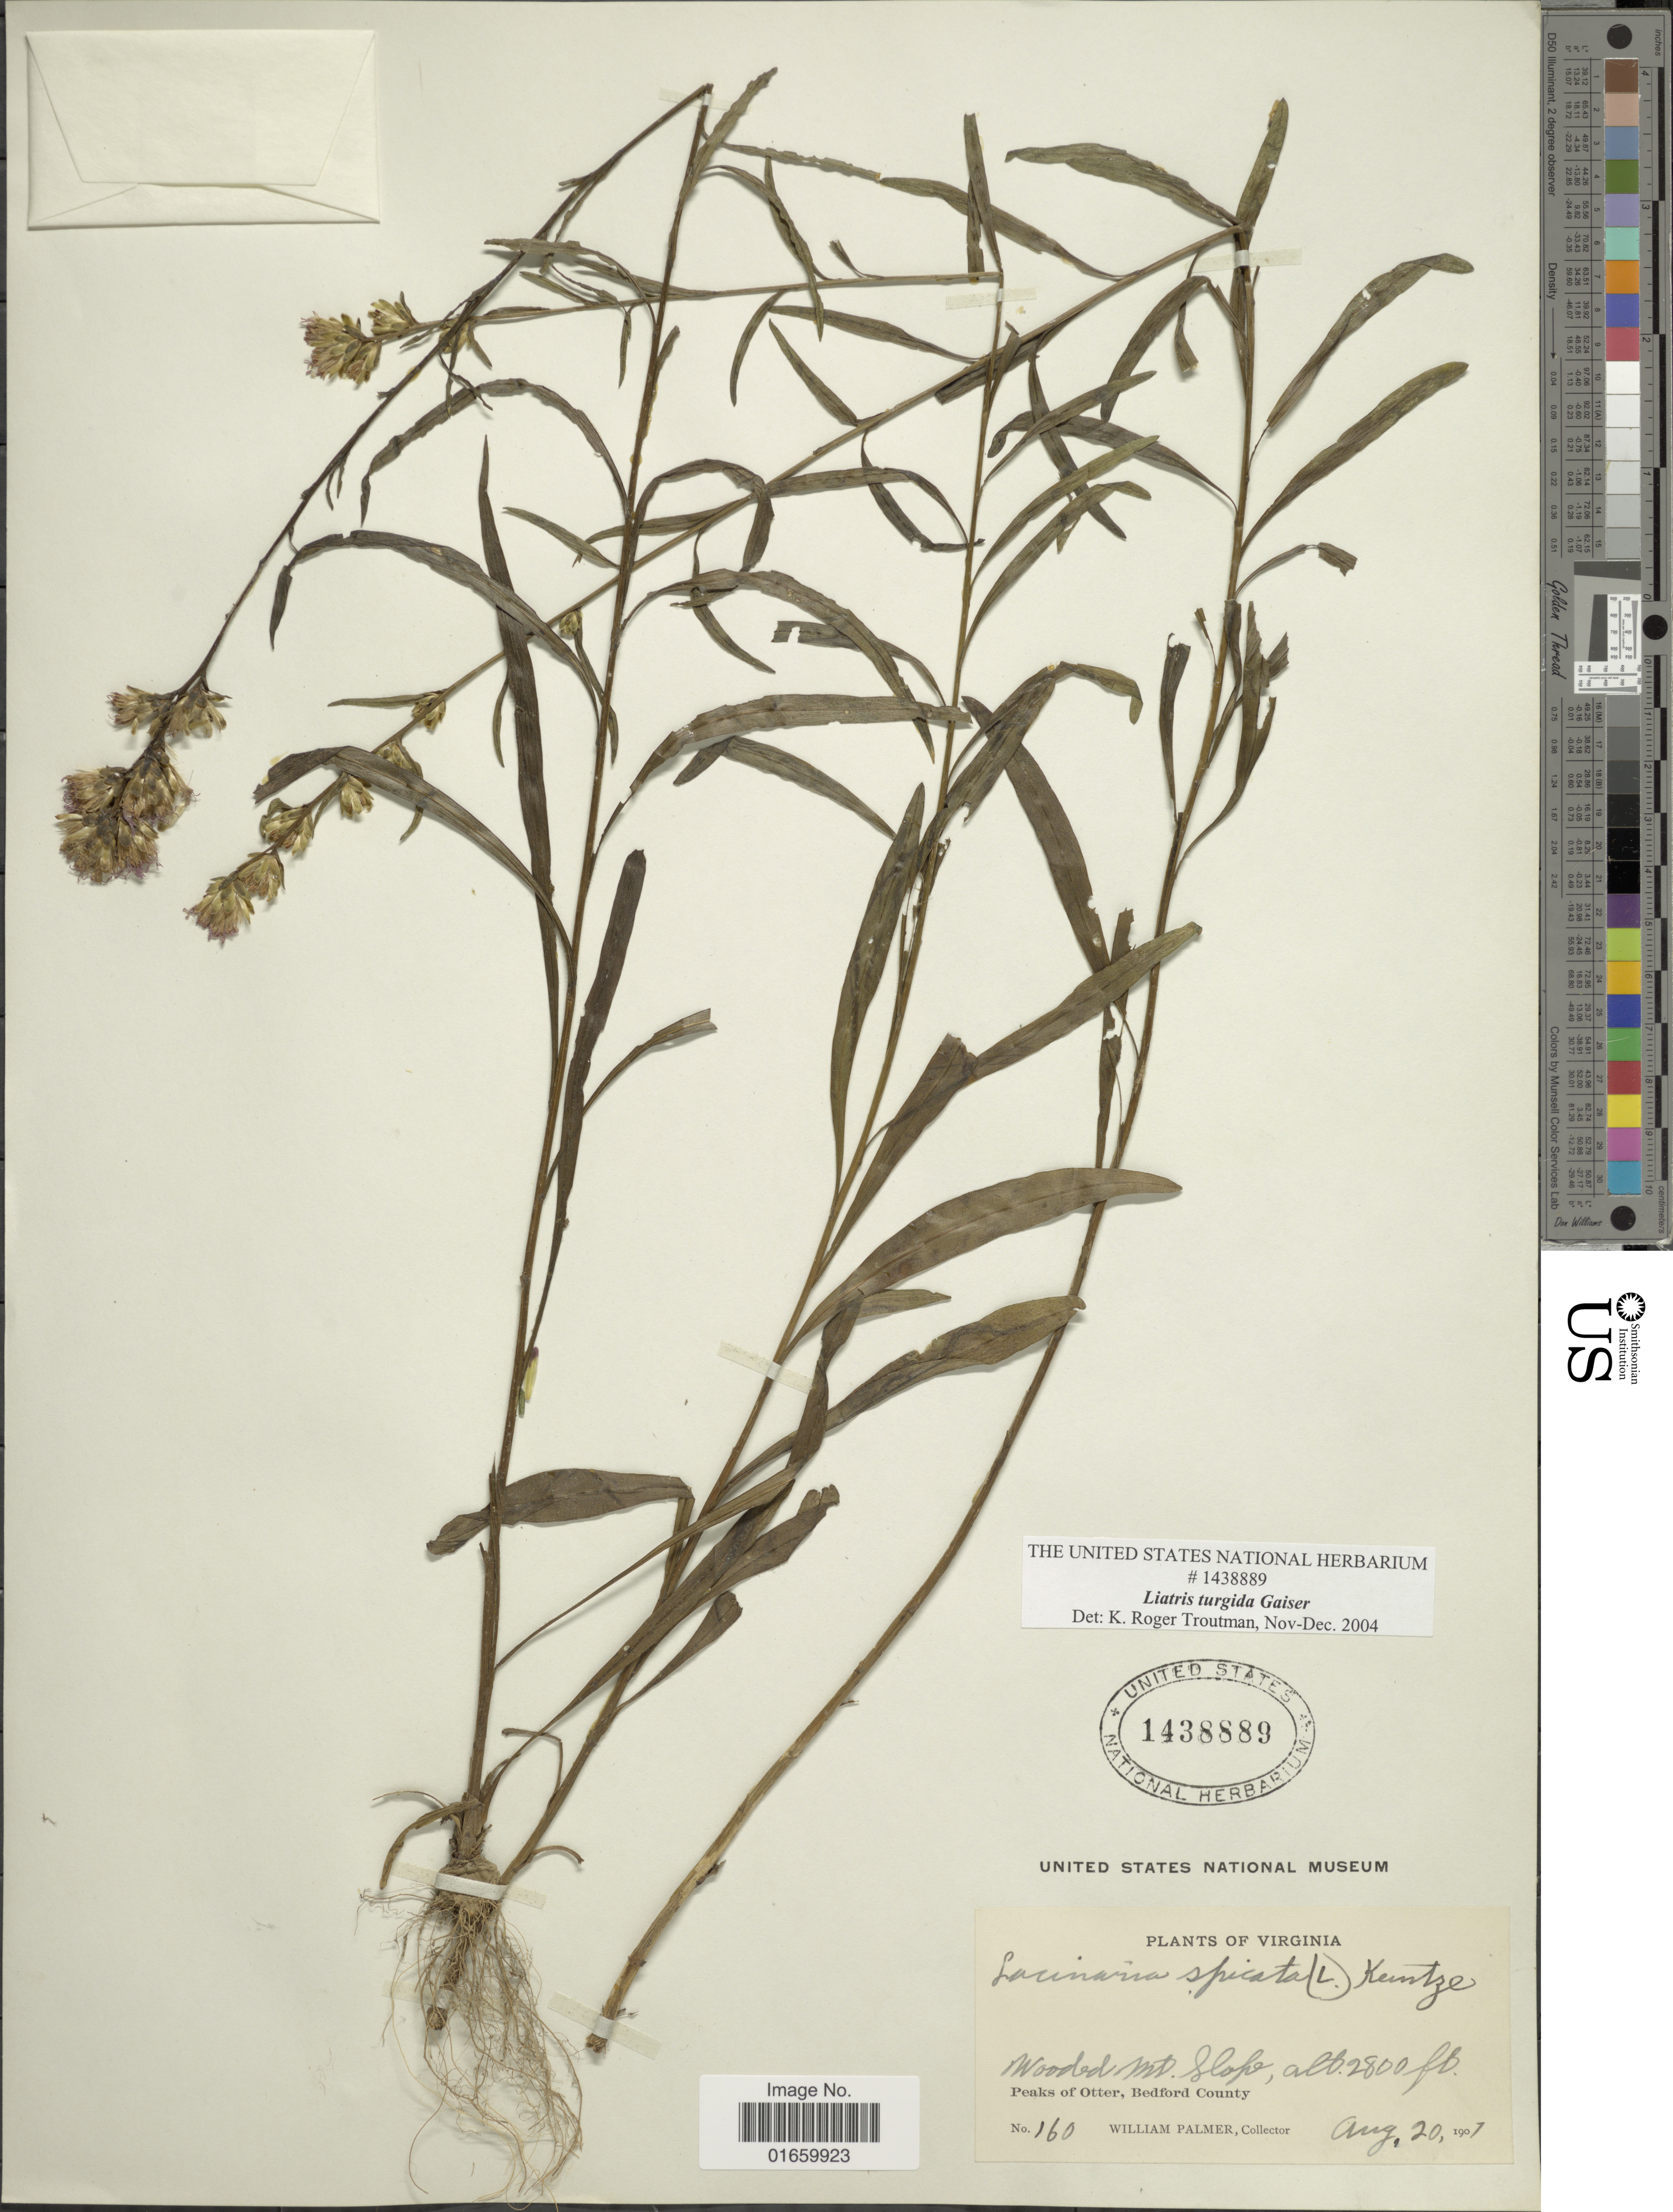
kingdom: Plantae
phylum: Tracheophyta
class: Magnoliopsida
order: Asterales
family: Asteraceae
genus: Liatris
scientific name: Liatris turgida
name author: Gaiser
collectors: W. Palmer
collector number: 160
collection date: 1901-08-20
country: United States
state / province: Virginia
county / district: Bedford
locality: Peaks of Otter, Bedford County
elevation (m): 853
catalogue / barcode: US 1438889